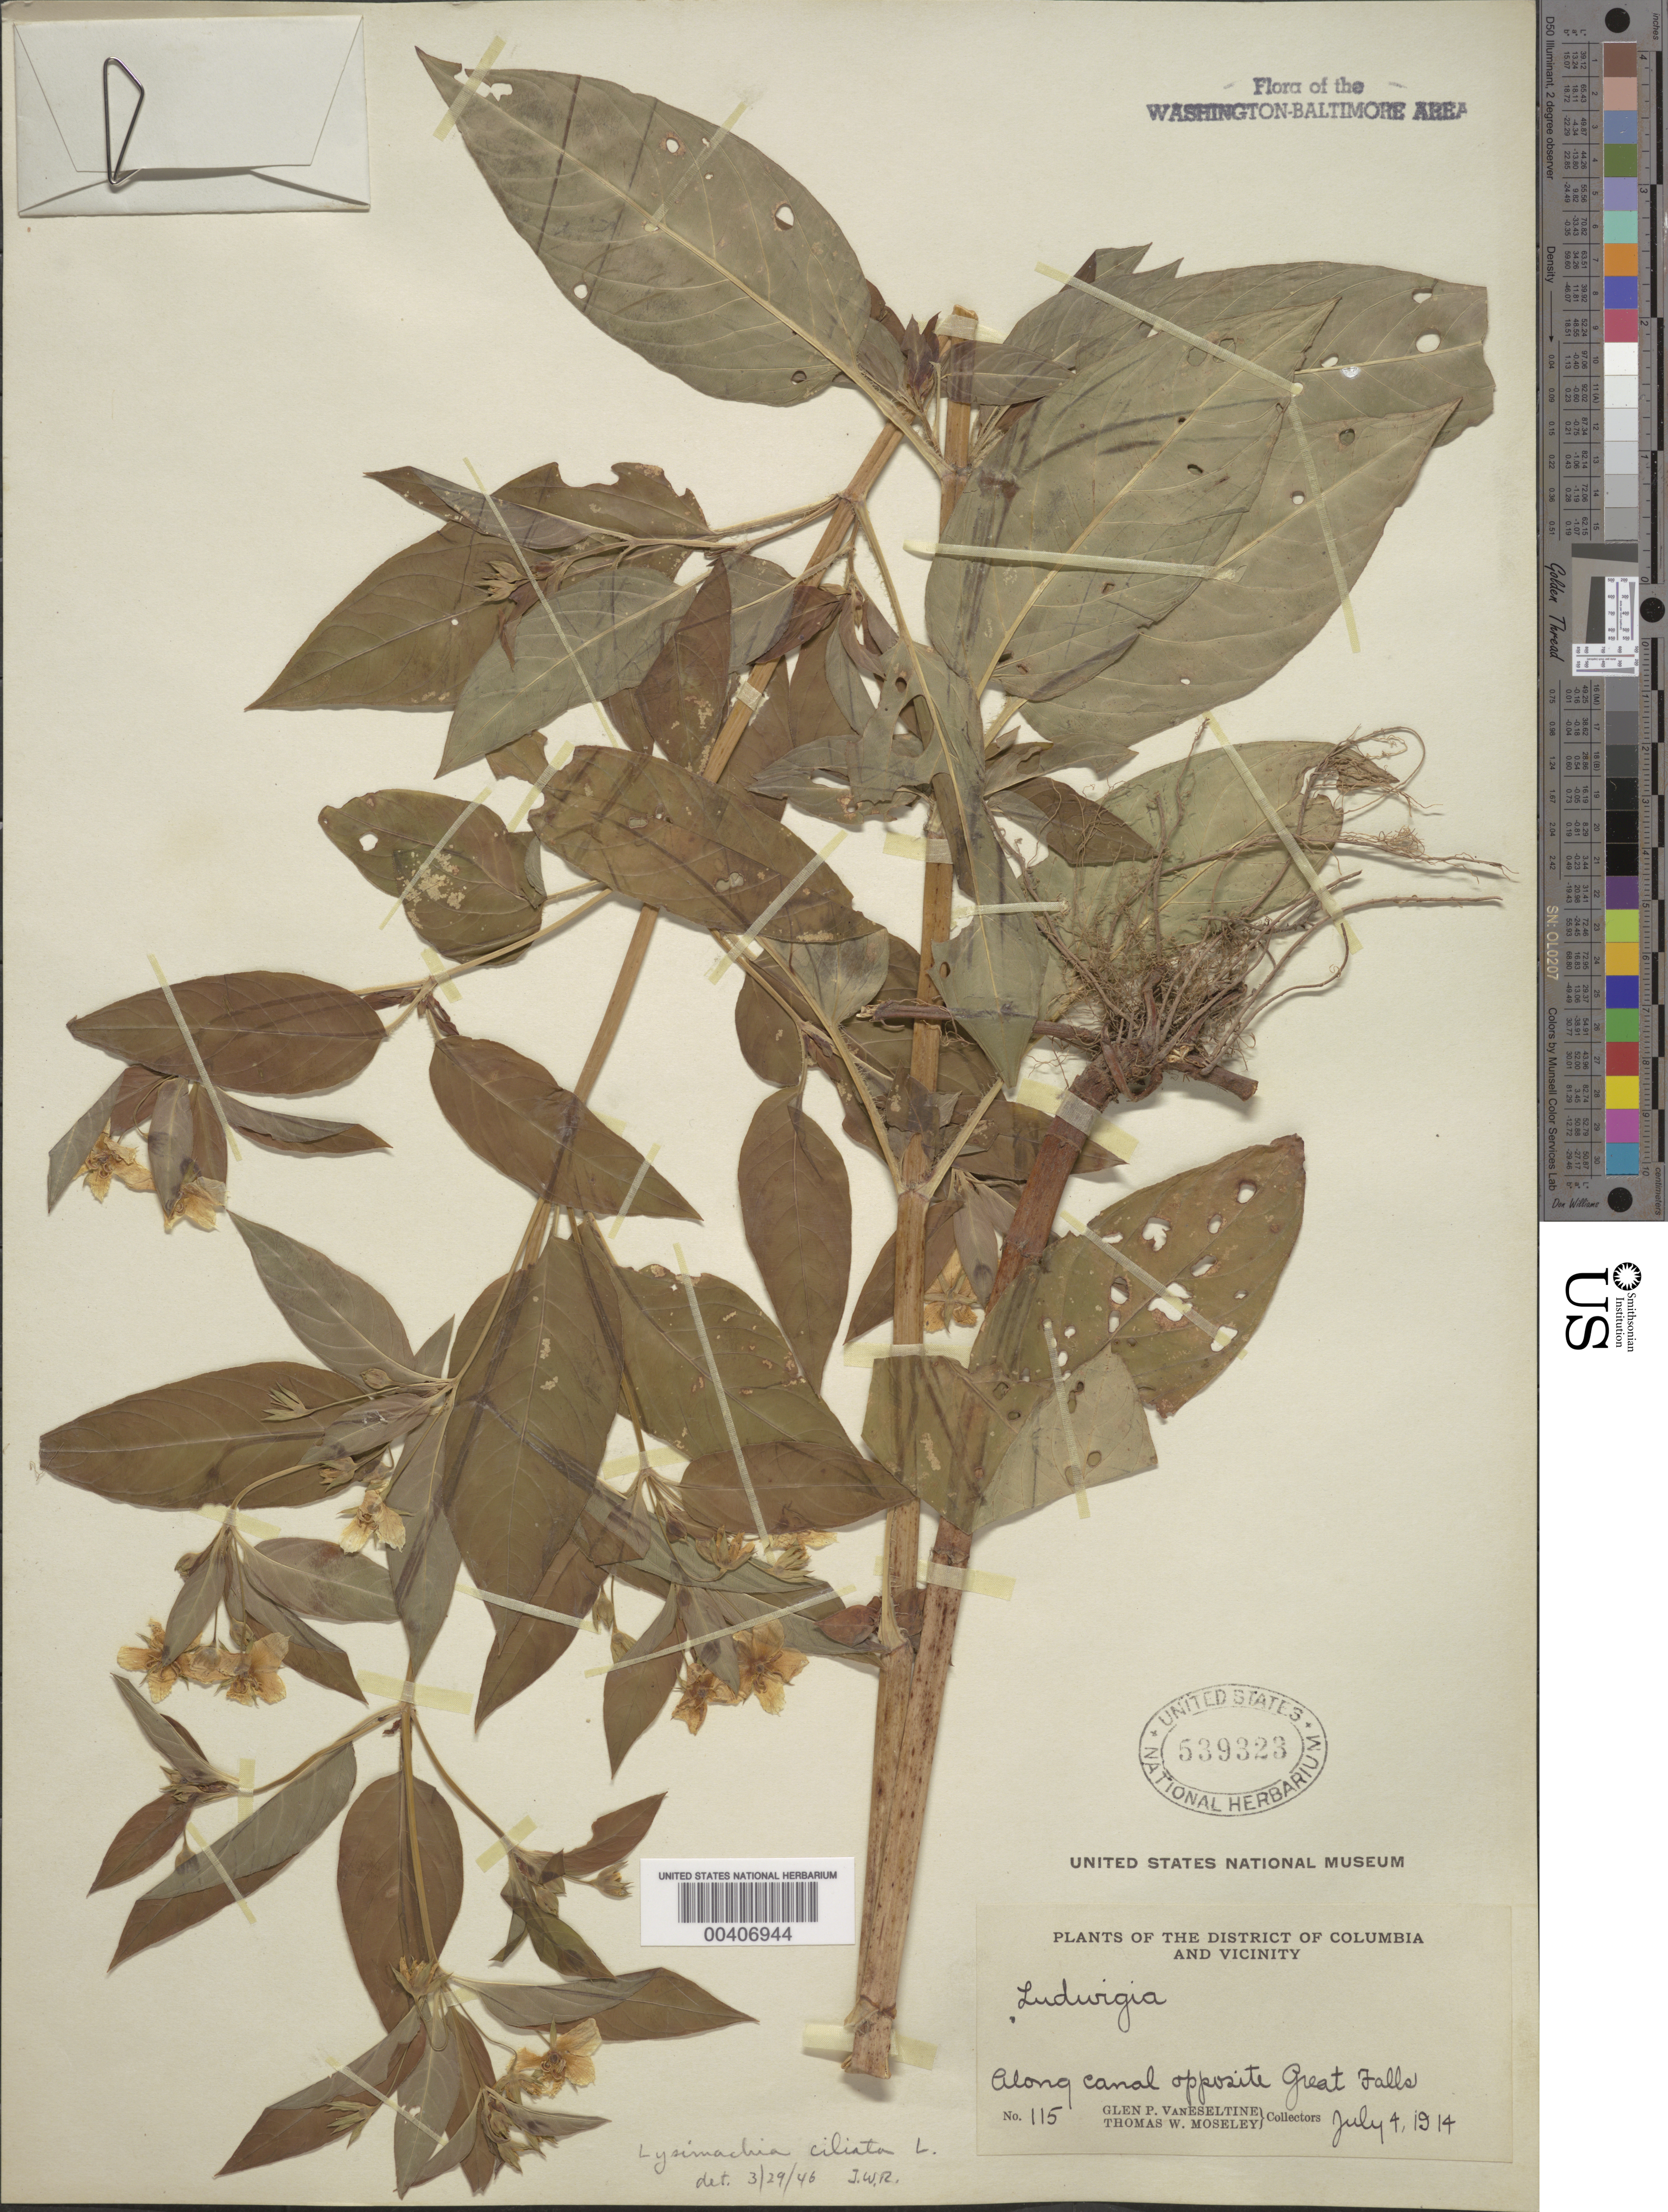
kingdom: Plantae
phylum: Tracheophyta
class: Magnoliopsida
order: Ericales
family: Primulaceae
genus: Lysimachia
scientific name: Lysimachia ciliata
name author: L.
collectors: G. P. Van Eseltine & T. Moseley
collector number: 115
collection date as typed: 04 Jul 1914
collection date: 1914-07-04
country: United States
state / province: Maryland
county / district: Montgomery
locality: C. & O. Canal opposite Great Falls C. and O. Canal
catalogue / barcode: US 539323